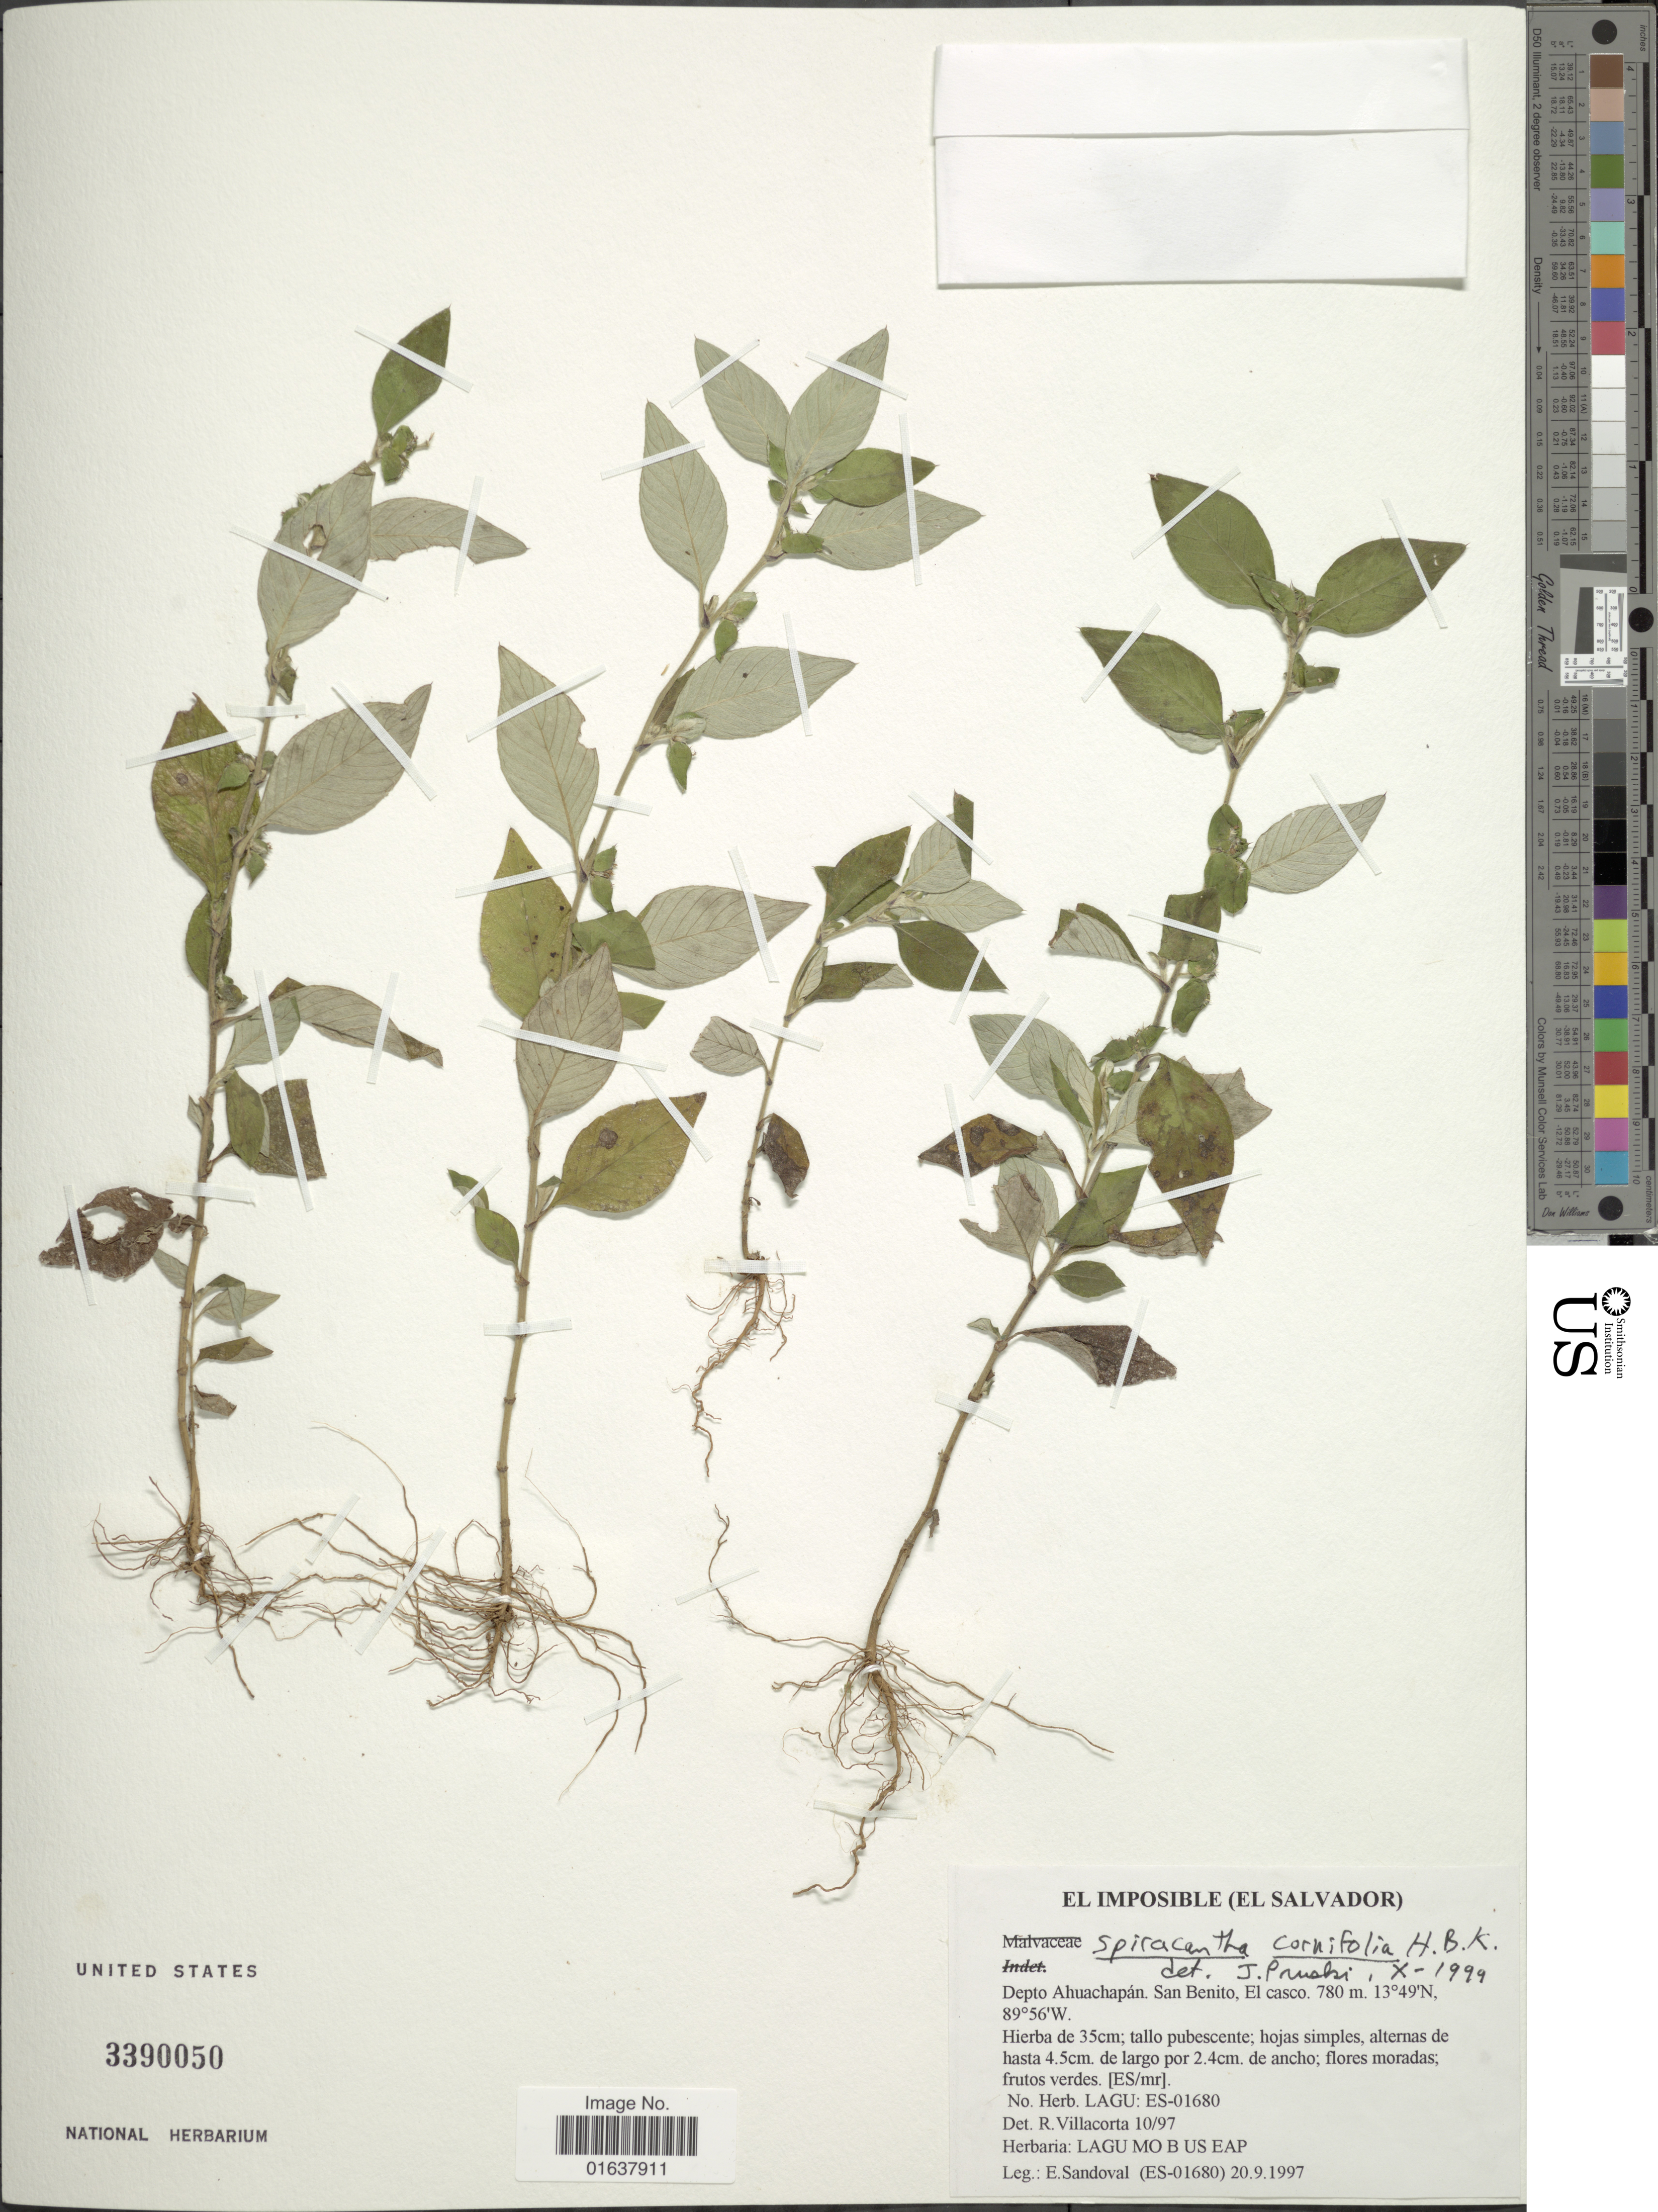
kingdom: Plantae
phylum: Tracheophyta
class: Magnoliopsida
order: Asterales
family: Asteraceae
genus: Spiracantha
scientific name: Spiracantha cornifolia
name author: Kunth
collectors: E. Sandoval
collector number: ES-01680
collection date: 1997-09-20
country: El Salvador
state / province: Ahuachapan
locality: Depto. Ahuachapan, San Benito, El Casco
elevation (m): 780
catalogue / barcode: US 3390050